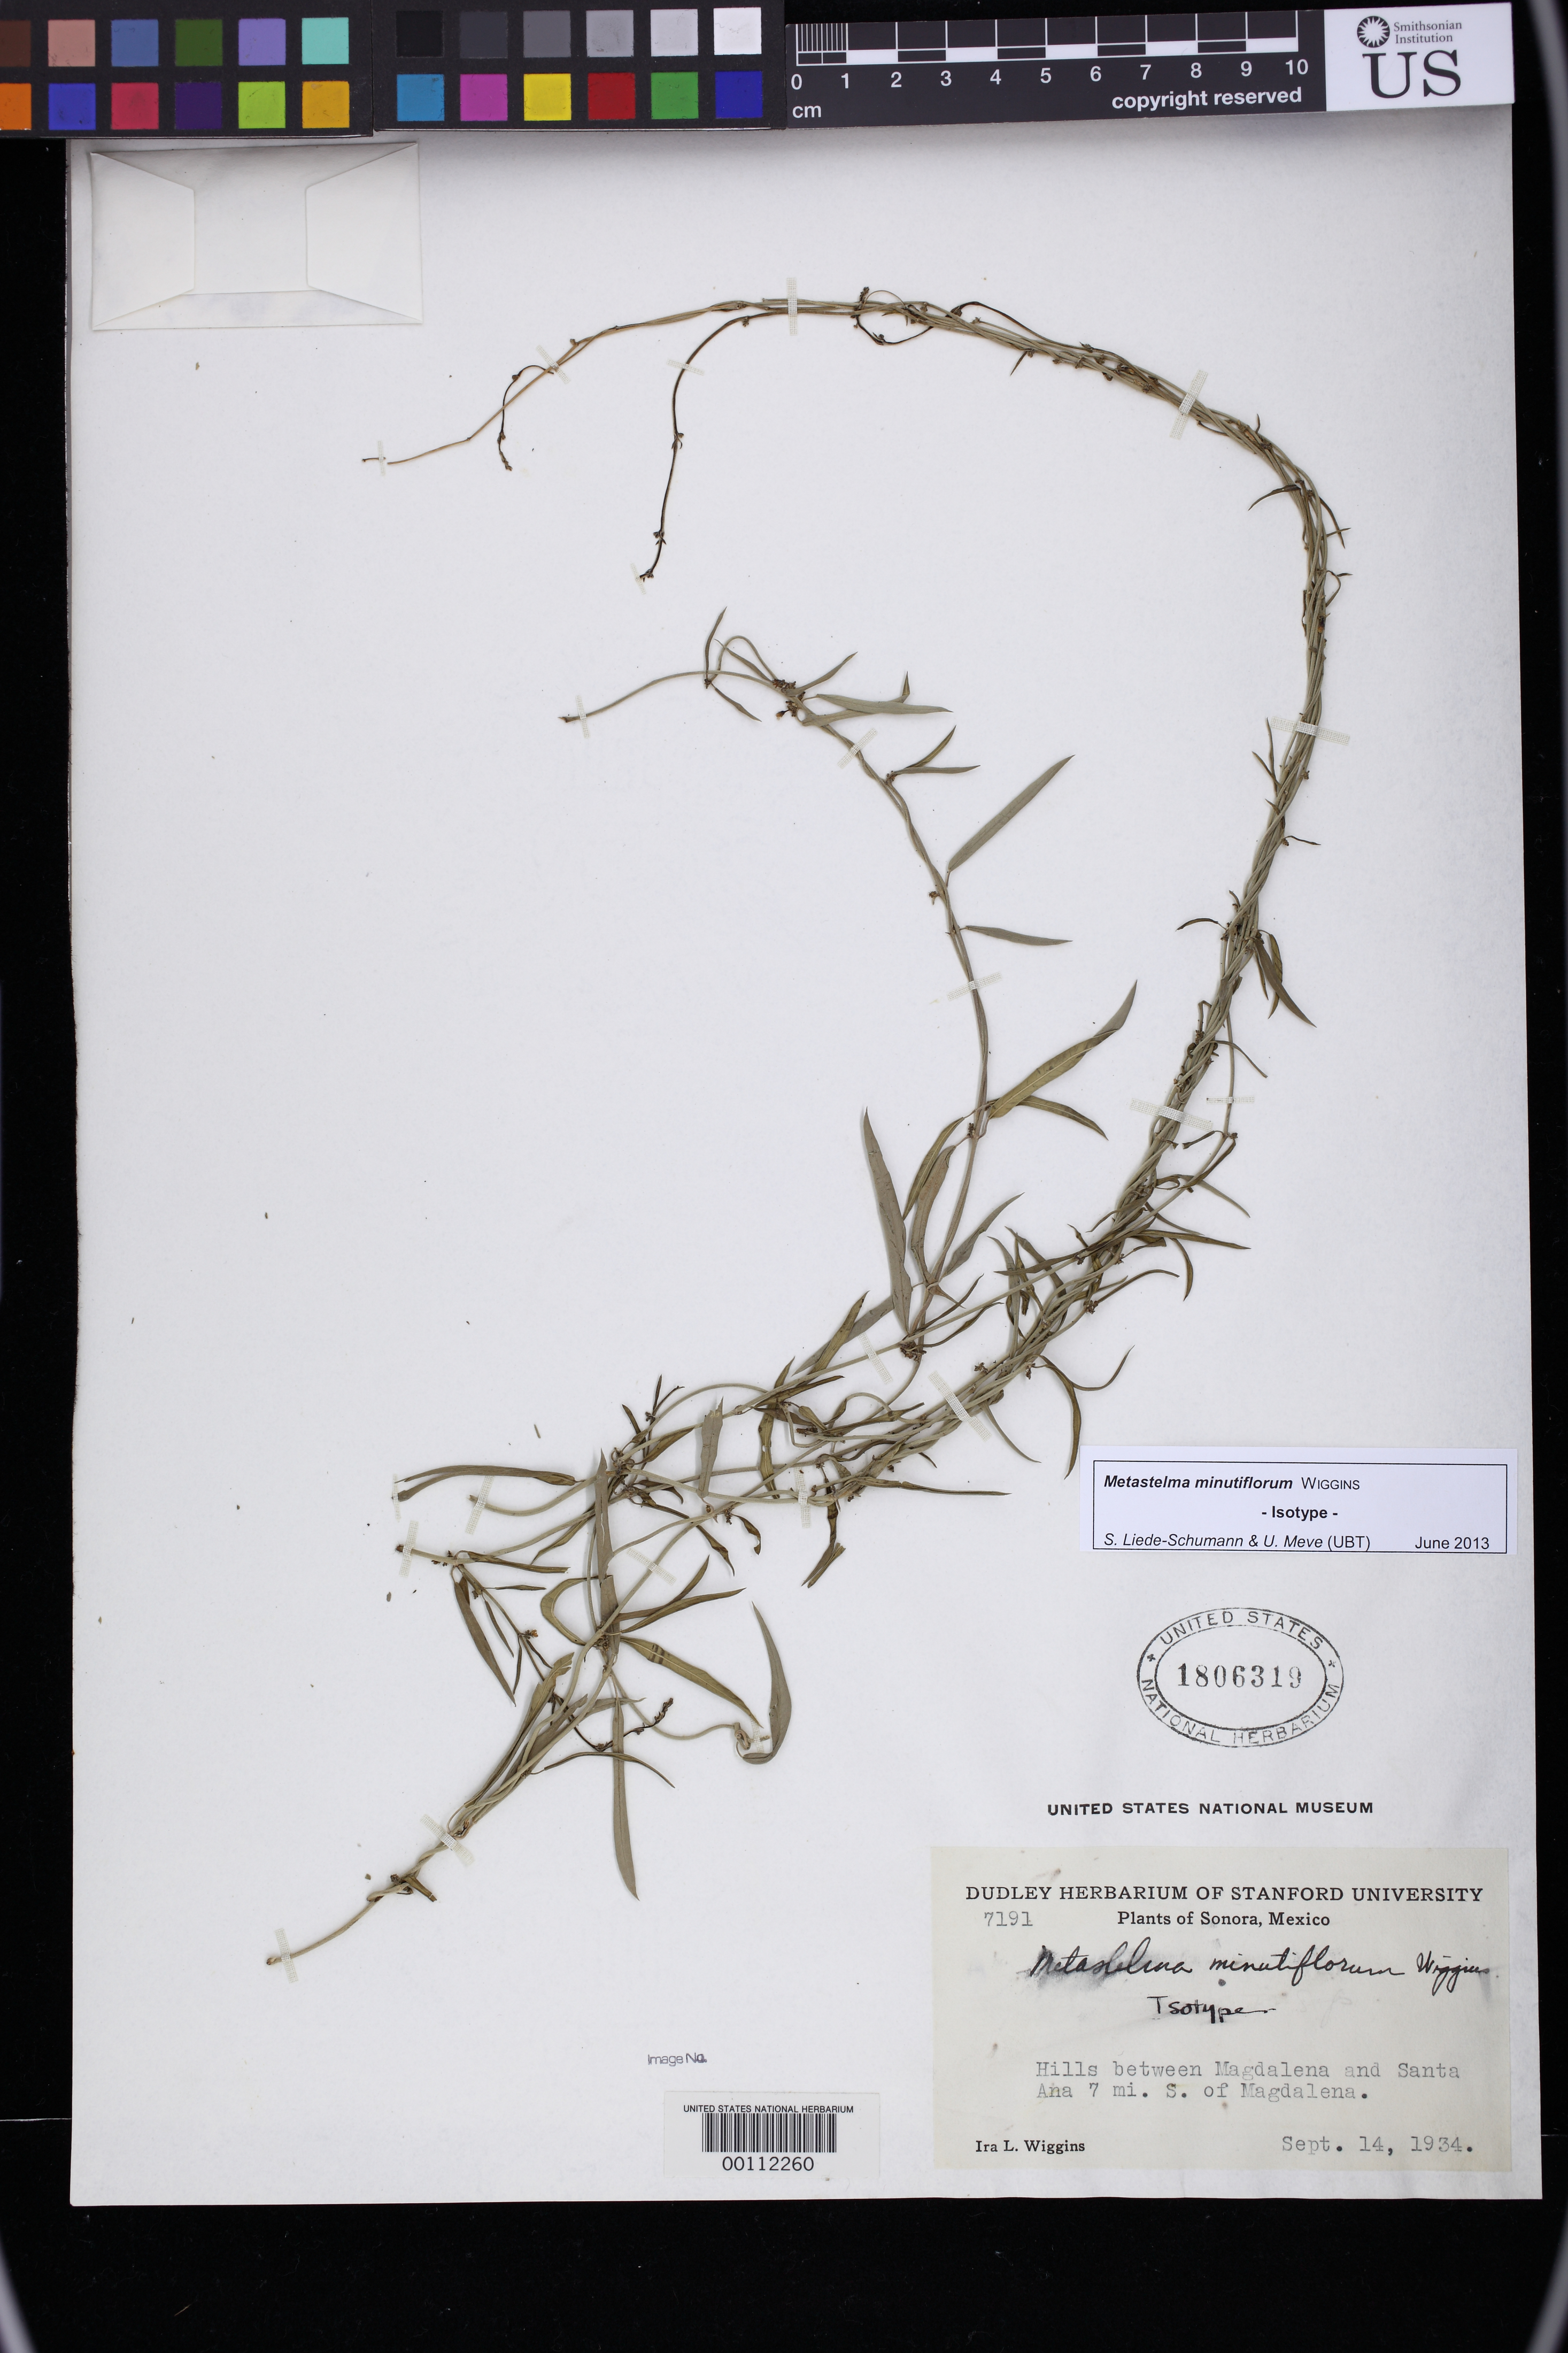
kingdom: Plantae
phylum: Tracheophyta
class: Magnoliopsida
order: Gentianales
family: Apocynaceae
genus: Metastelma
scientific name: Metastelma minutiflorum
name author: Wiggins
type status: Isotype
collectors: I. L. Wiggins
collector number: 7191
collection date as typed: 14 Sep 1934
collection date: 1934-09-14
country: Mexico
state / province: Sonora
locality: Between Magdalena and Santa Ana, 7 mi. south of Magdalena.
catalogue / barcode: US 1806319